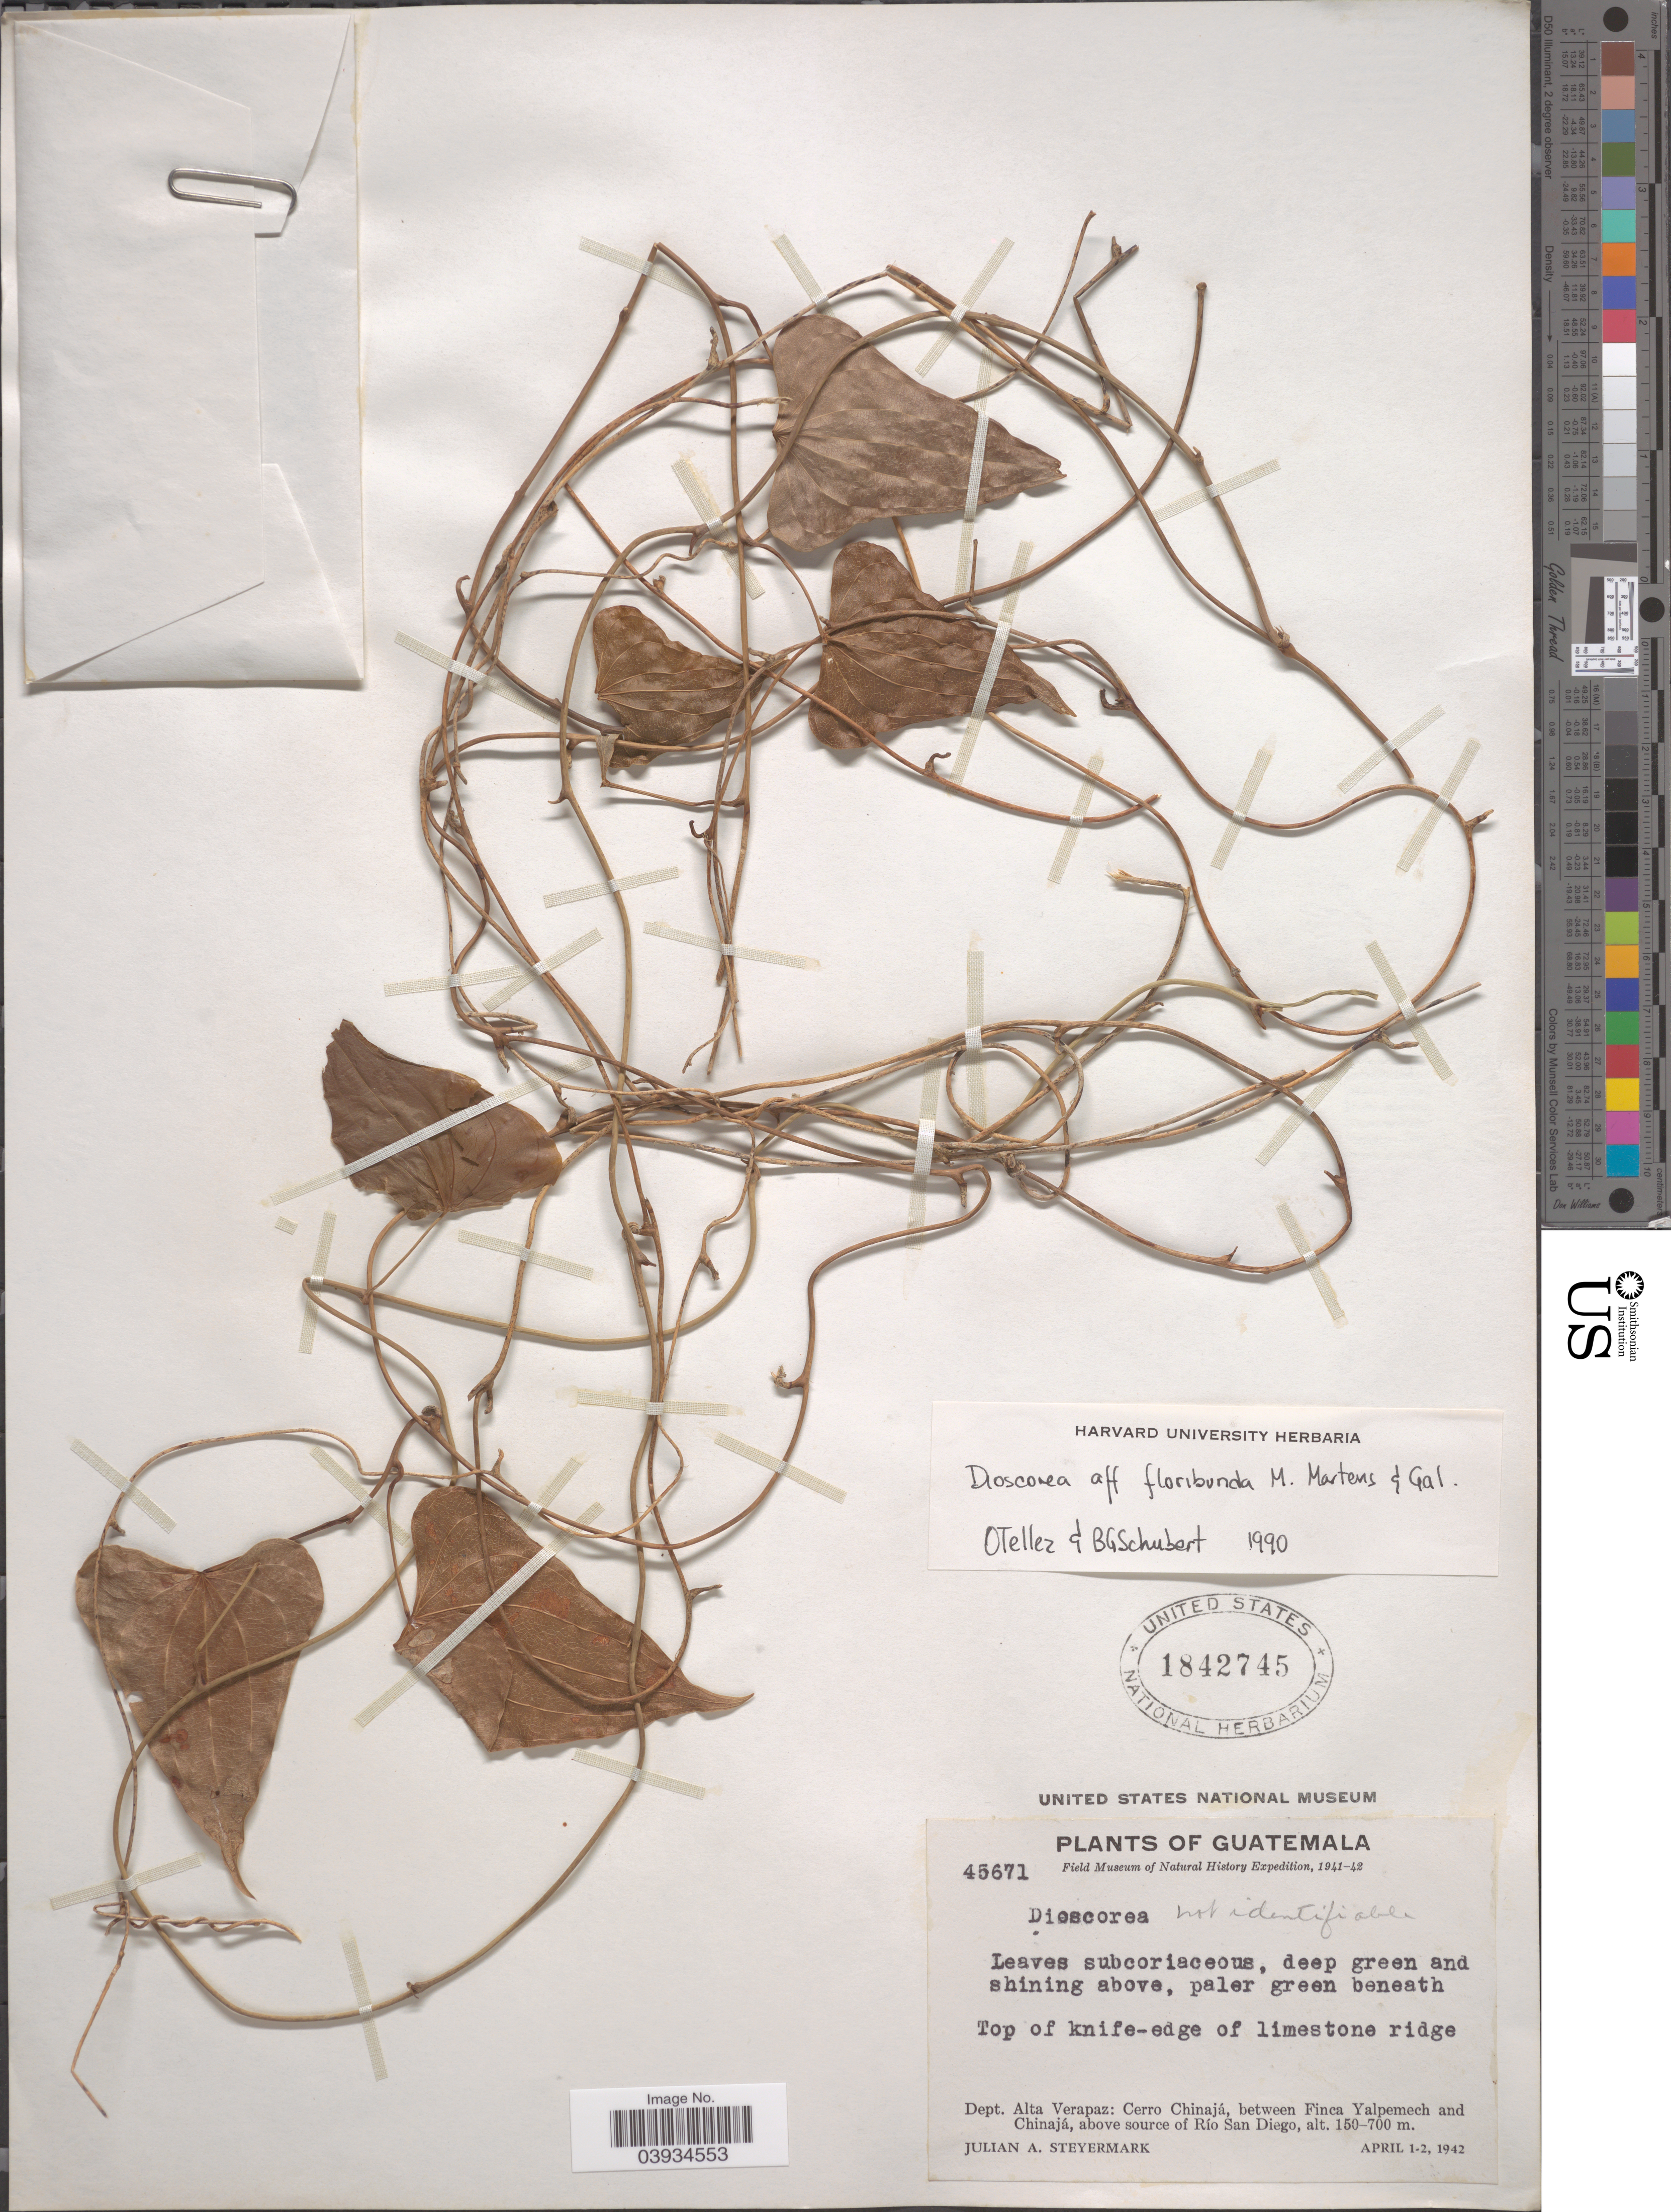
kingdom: Plantae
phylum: Tracheophyta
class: Liliopsida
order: Dioscoreales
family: Dioscoreaceae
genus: Dioscorea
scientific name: Dioscorea floribunda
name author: M. Martens & Galeotti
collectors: J. Steyermark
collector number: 45671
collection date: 1942-04-01/1942-04-02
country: Guatemala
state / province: Alta Verapaz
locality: Dept. Alta Verapaz: Cerro Chinajá, between Finca Yalpemech and Chinajá, above source of Río San Diego.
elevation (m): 150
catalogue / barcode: US 1842745